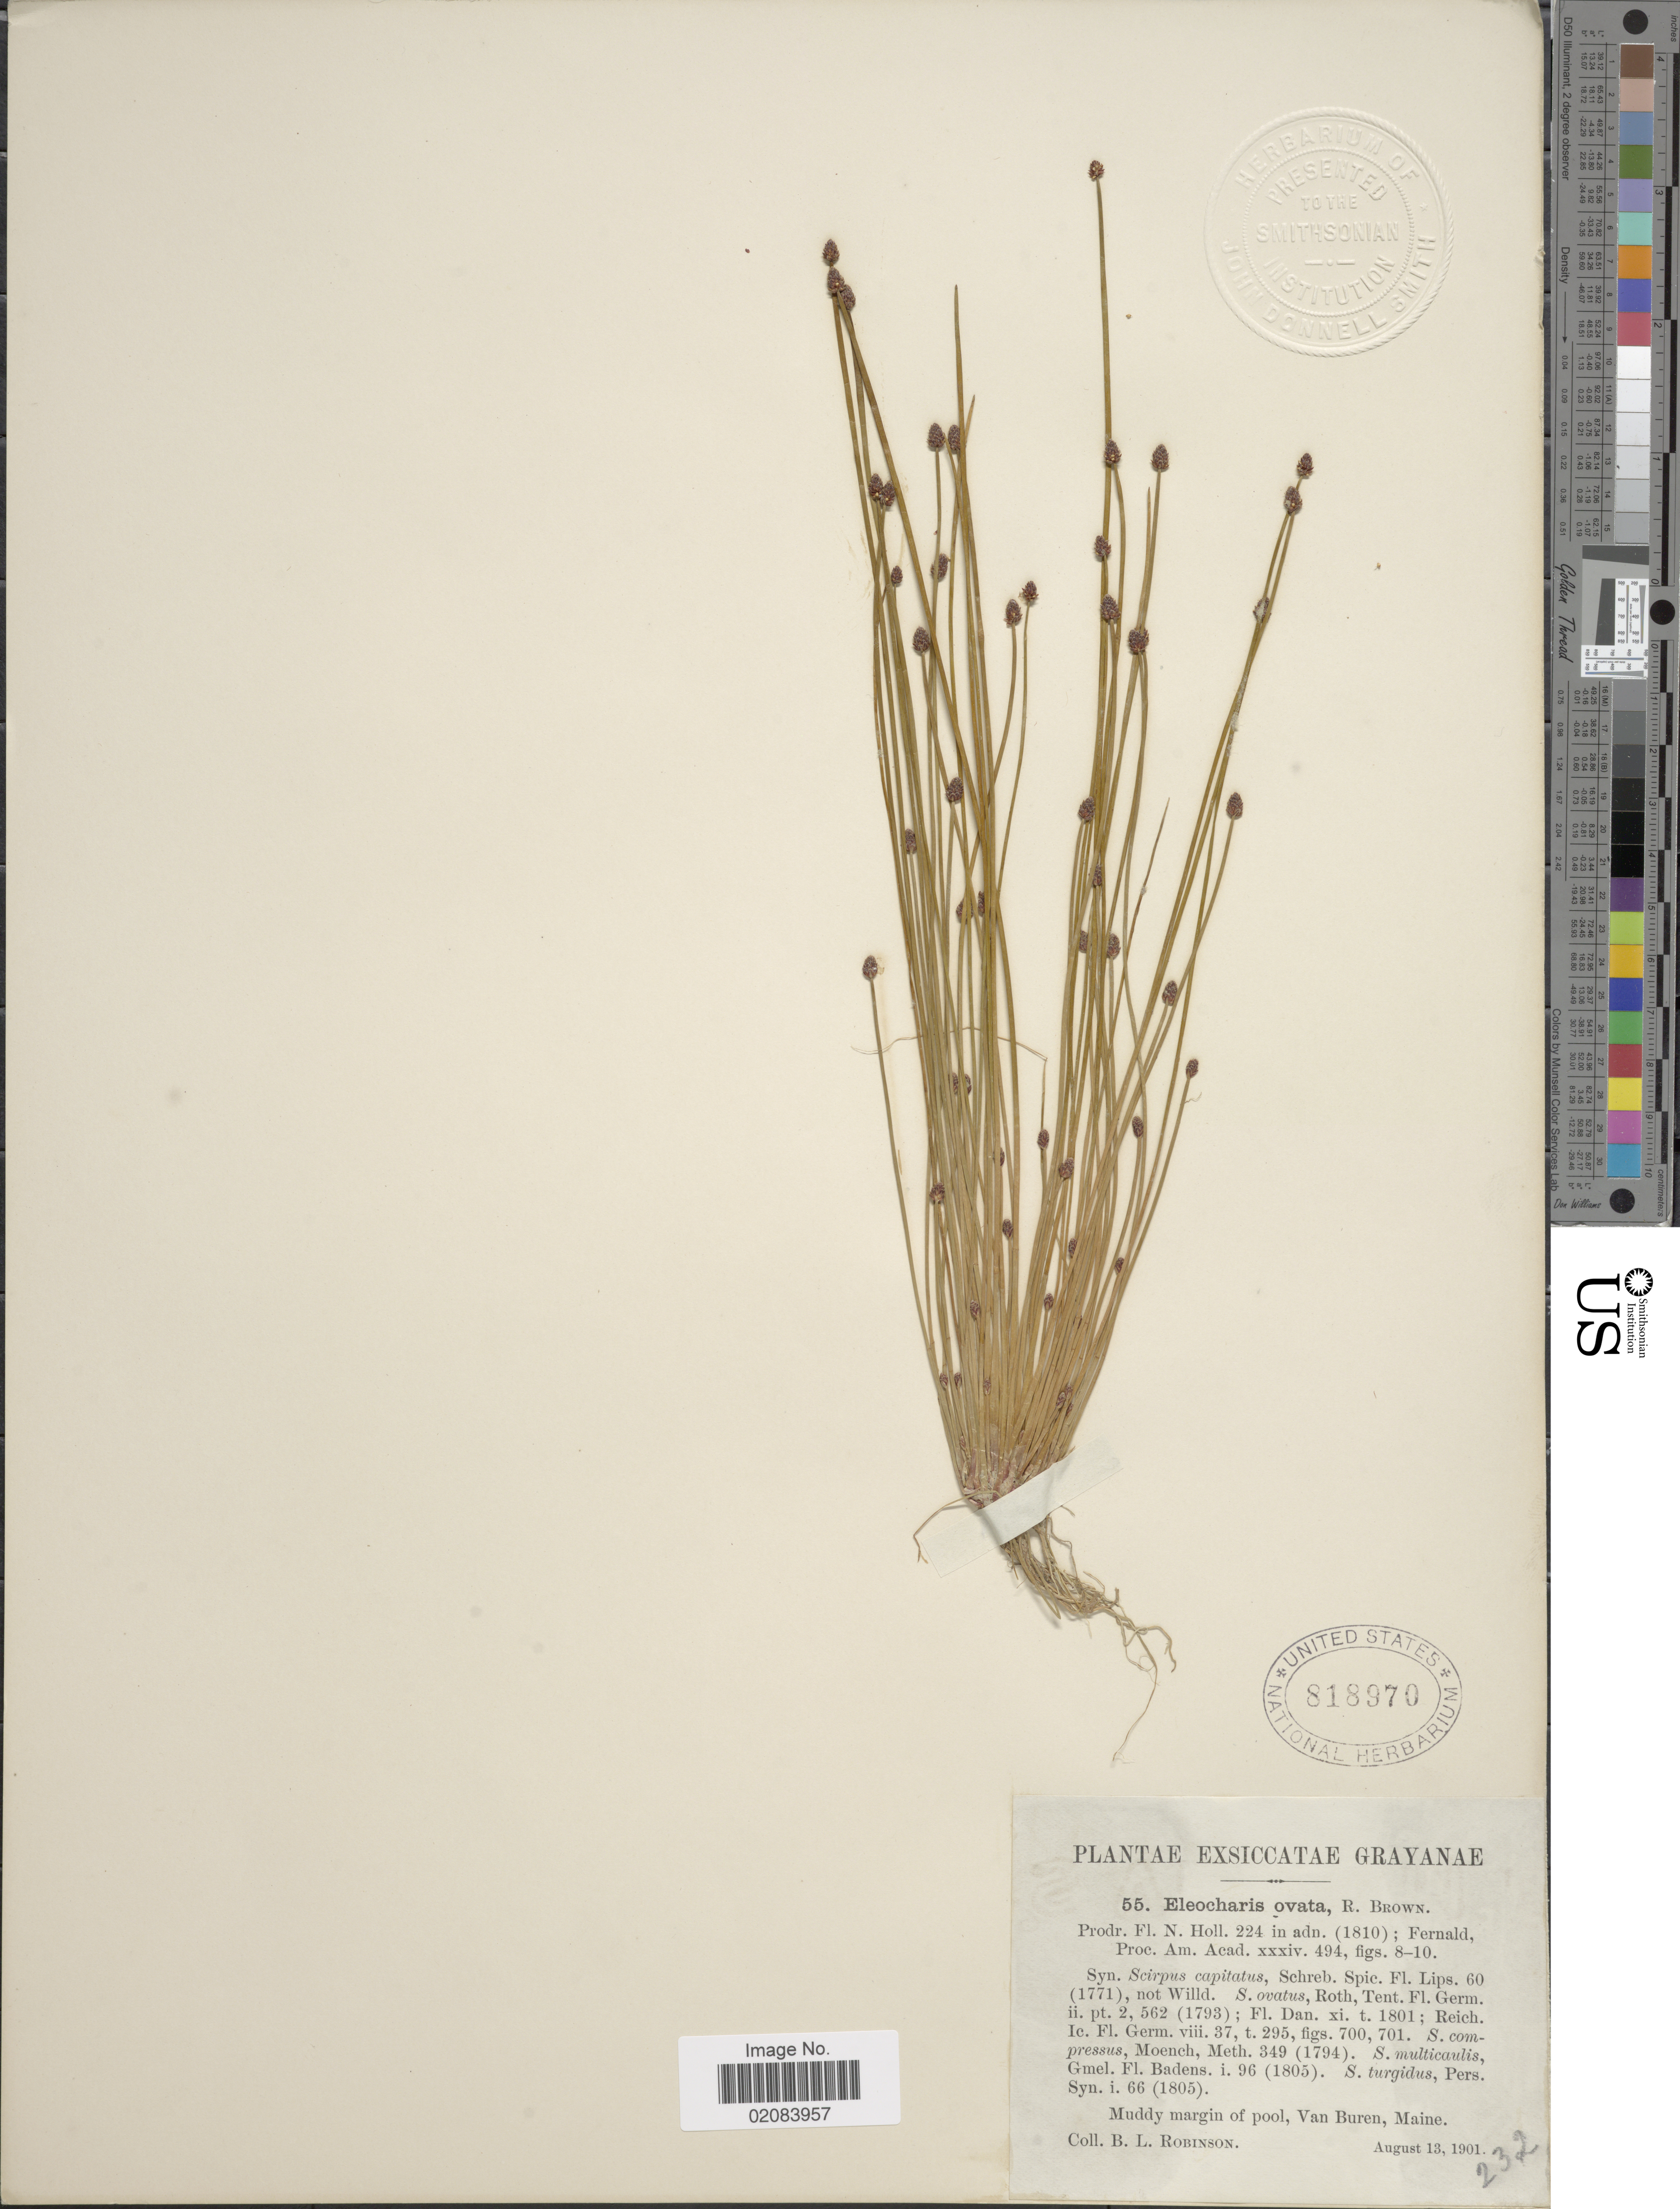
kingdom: Plantae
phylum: Tracheophyta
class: Liliopsida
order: Poales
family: Cyperaceae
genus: Eleocharis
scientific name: Eleocharis ovata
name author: (Roth) Roem. & Schult.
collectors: B. L. Robinson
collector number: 55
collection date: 1901-08-13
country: United States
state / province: Maine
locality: Van Buren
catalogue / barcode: US 818970